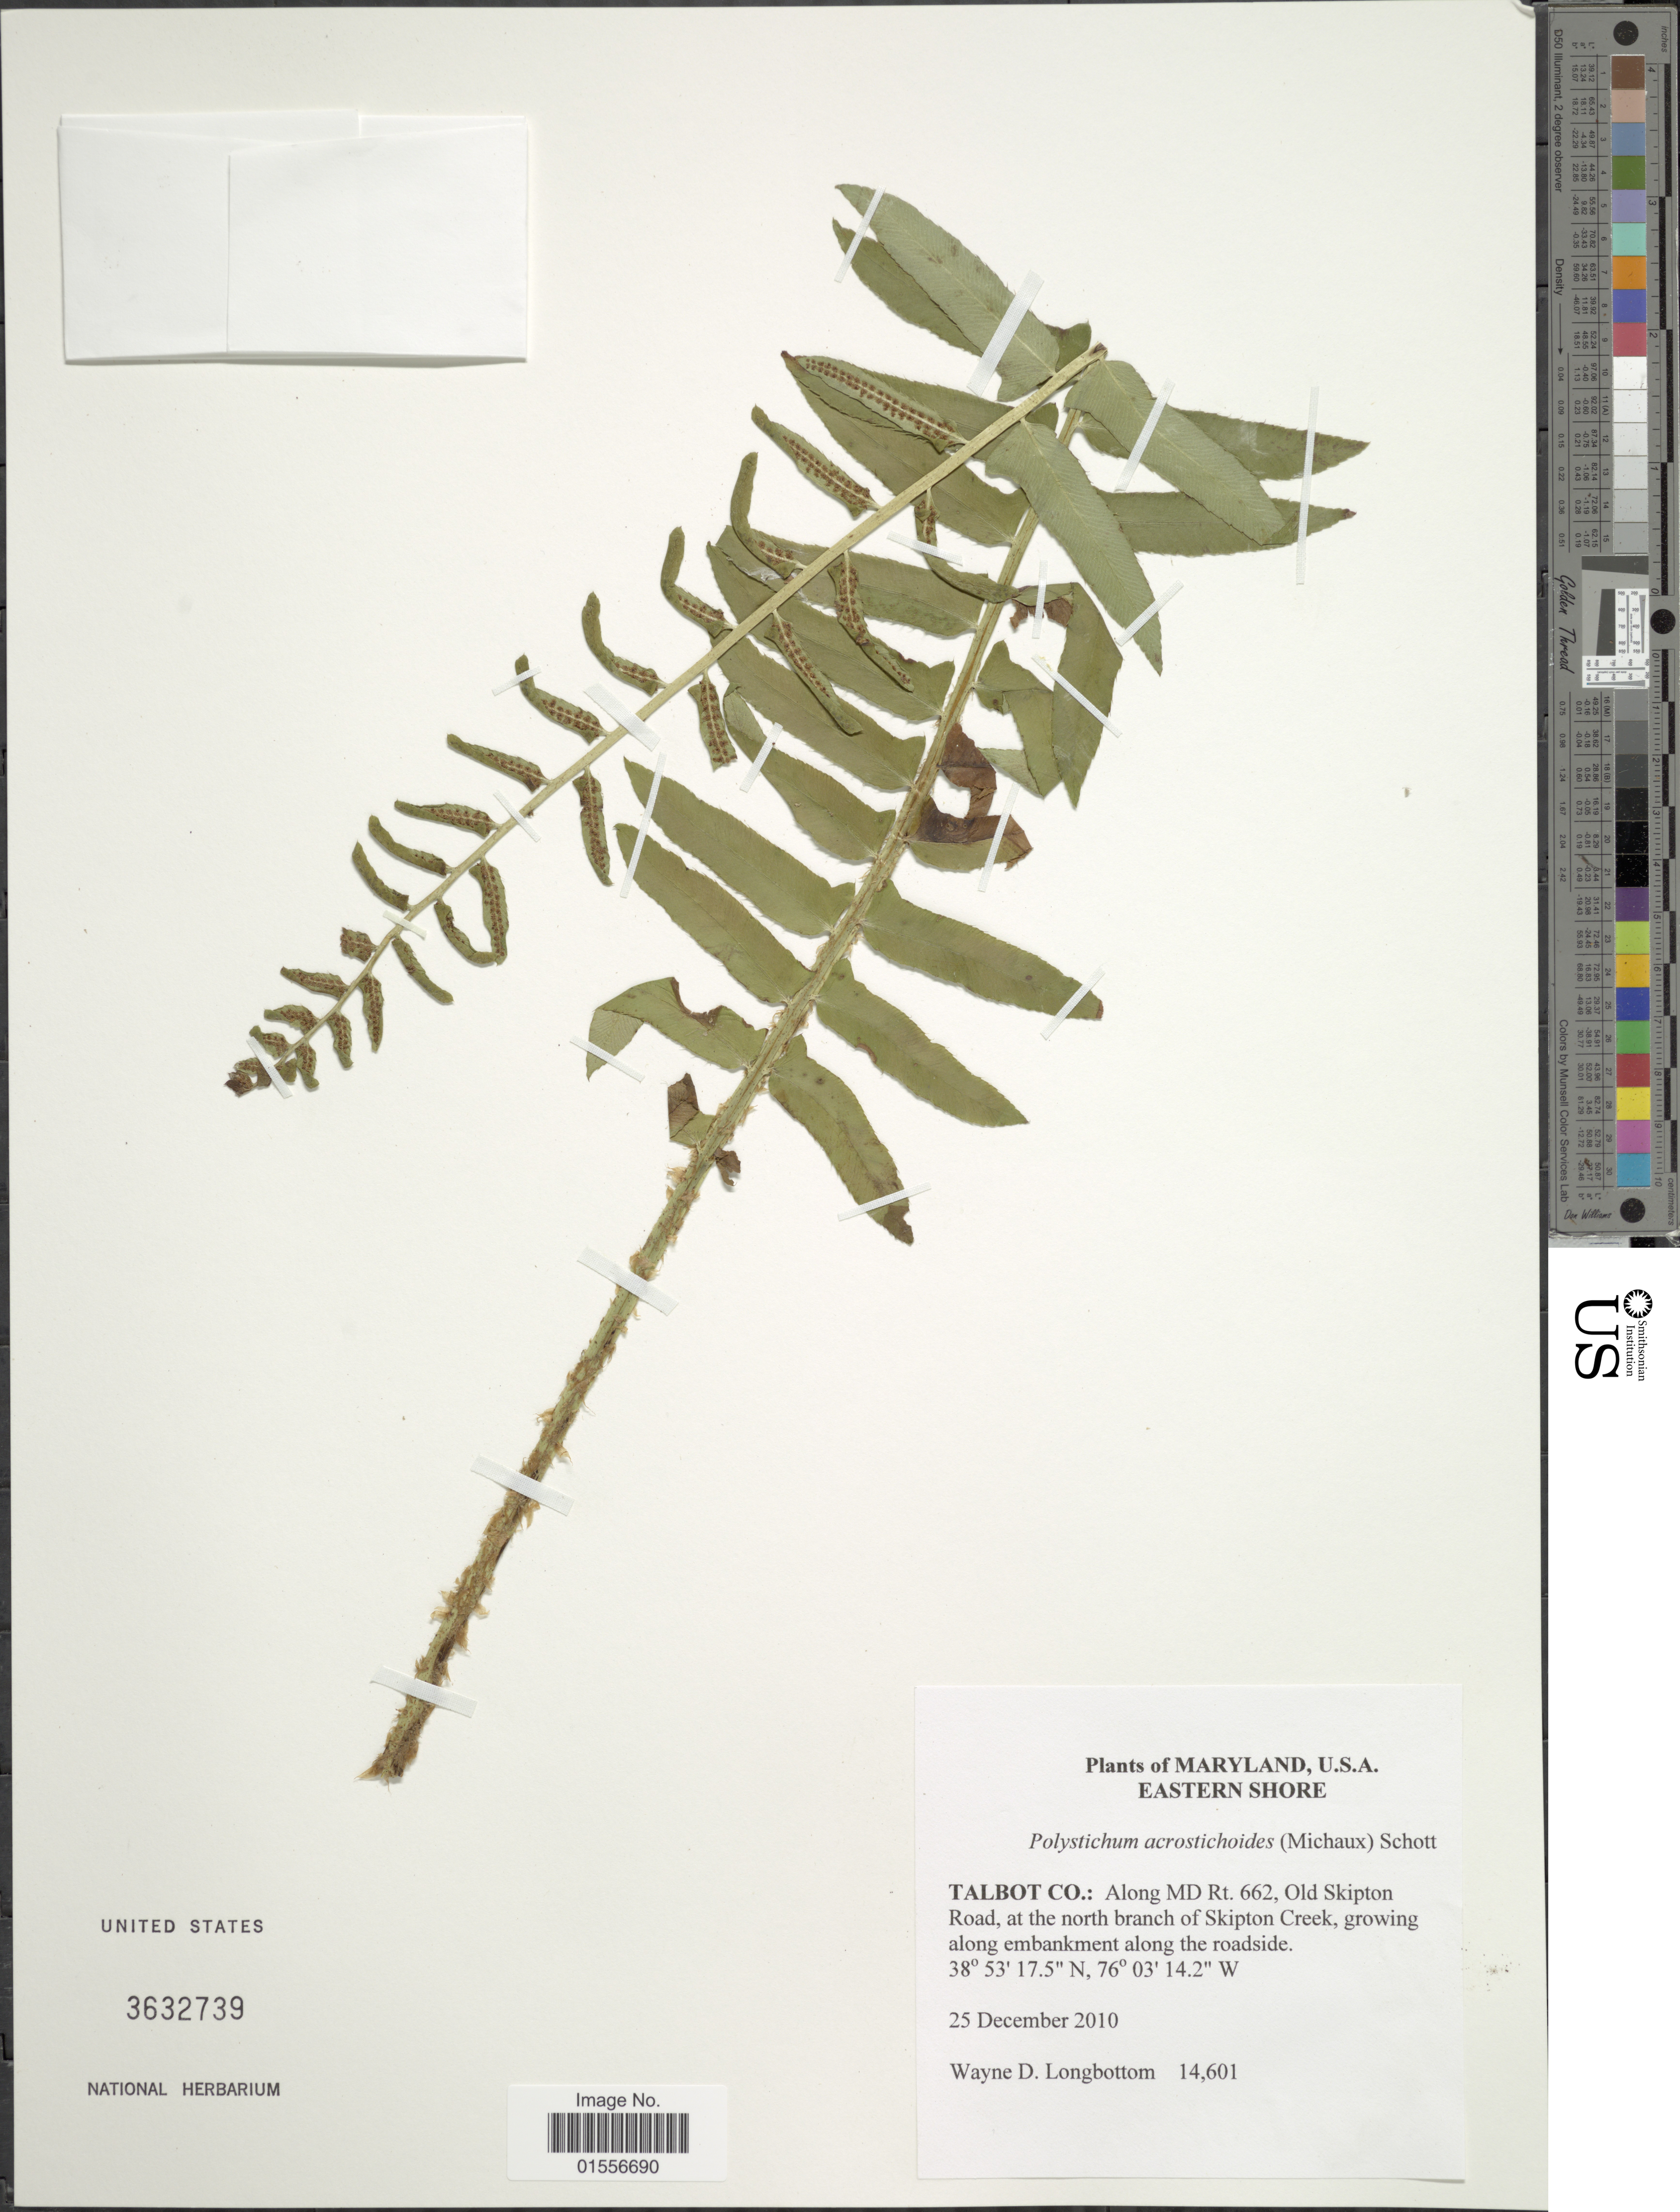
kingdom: Plantae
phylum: Tracheophyta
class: Polypodiopsida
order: Polypodiales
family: Dryopteridaceae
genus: Polystichum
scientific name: Polystichum acrostichoides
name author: (Michx.) Schott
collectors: W. D. Longbottom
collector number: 14601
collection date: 2010-12-25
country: United States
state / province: Maryland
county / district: Talbot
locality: Along MD Rt. 662, Old Skipton Road, at the north branch of Skipton Creek, growing along embankment along the roadside.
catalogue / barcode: US 3632739